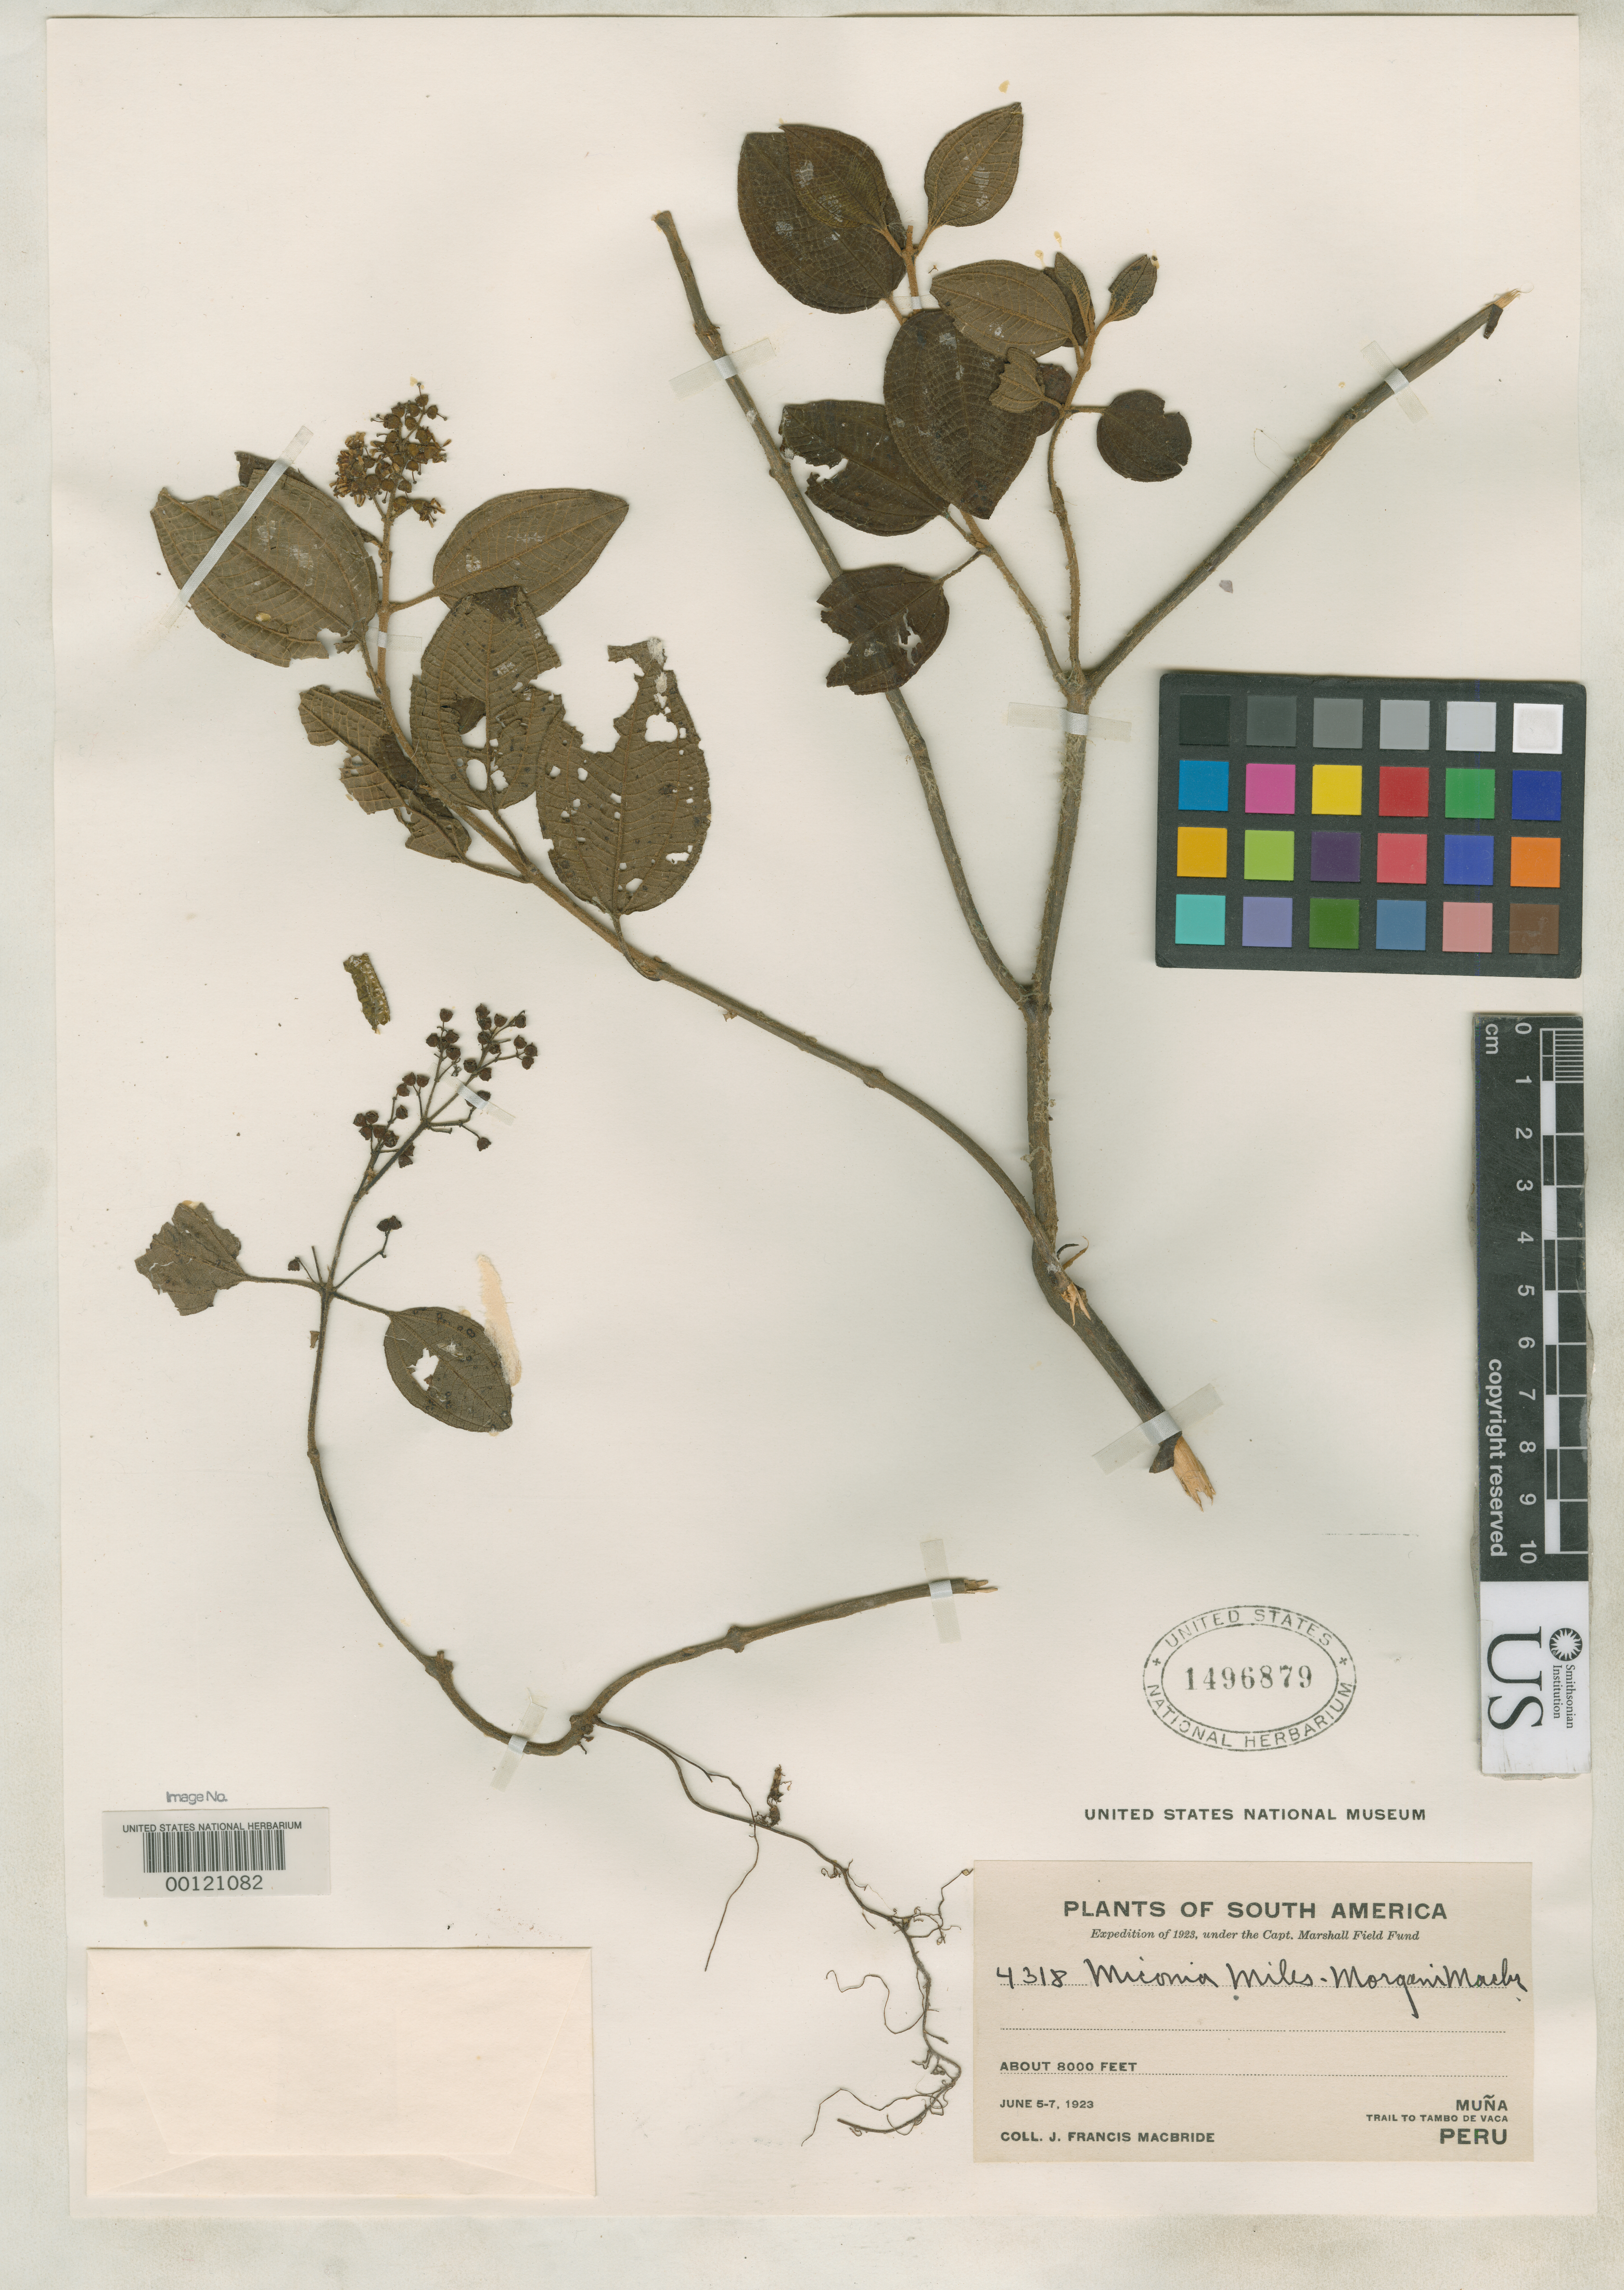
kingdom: Plantae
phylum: Tracheophyta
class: Magnoliopsida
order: Myrtales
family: Melastomataceae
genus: Miconia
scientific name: Miconia miles-morgani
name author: J.F. Macbr.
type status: Isotype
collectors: J. F. Macbride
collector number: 4318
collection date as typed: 05 Jun 1923 to 07 Jun 1923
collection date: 1923-06-05/1923-06-07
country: Peru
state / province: Huánuco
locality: Muña, trail to Tambo de Vaca [?]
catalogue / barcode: US 1496879